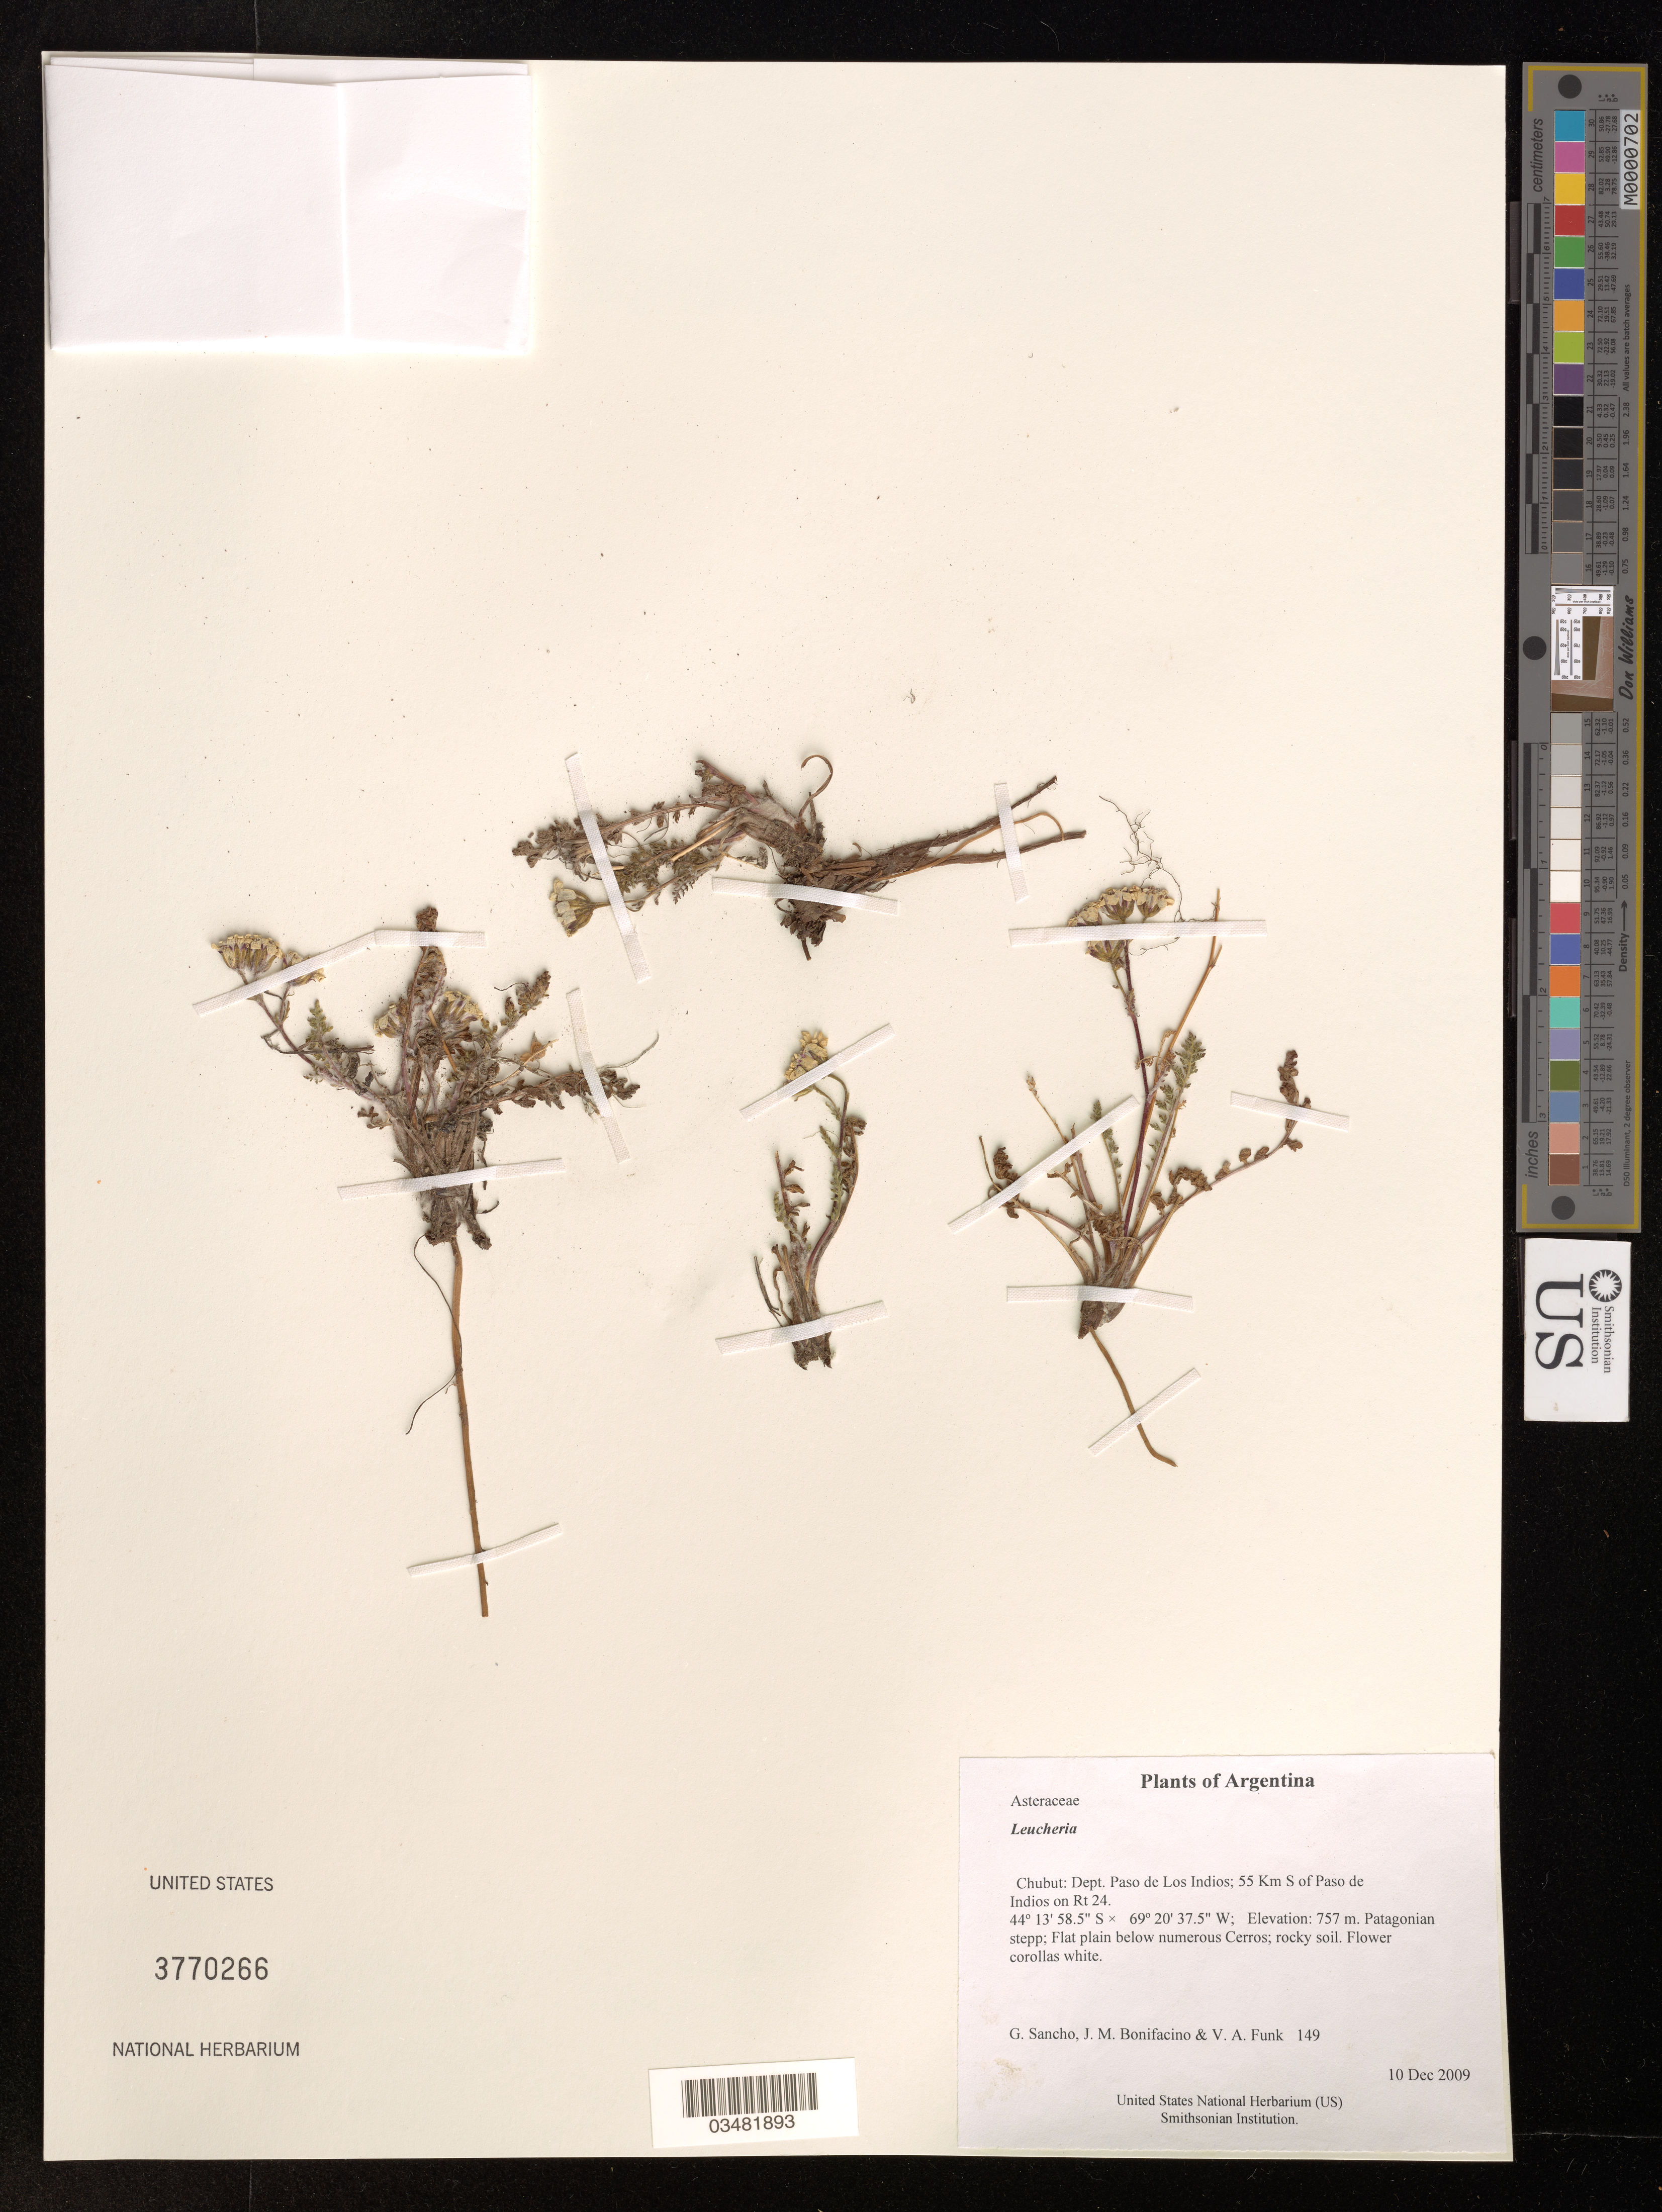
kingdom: Plantae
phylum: Tracheophyta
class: Magnoliopsida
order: Asterales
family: Asteraceae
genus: Leucheria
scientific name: Leucheria sp.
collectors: G. Sancho, M. Bonifacino & V. Funk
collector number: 149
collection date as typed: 10 Dec 2009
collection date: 2009-12-10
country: Argentina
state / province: Chubut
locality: Dept. Paso de Los Indios; 55 Km S of Paso de Indios on Rt 24.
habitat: Patagonian stepp; Flat plain below numerous Cerros; rocky soil.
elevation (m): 757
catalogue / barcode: US 3770266